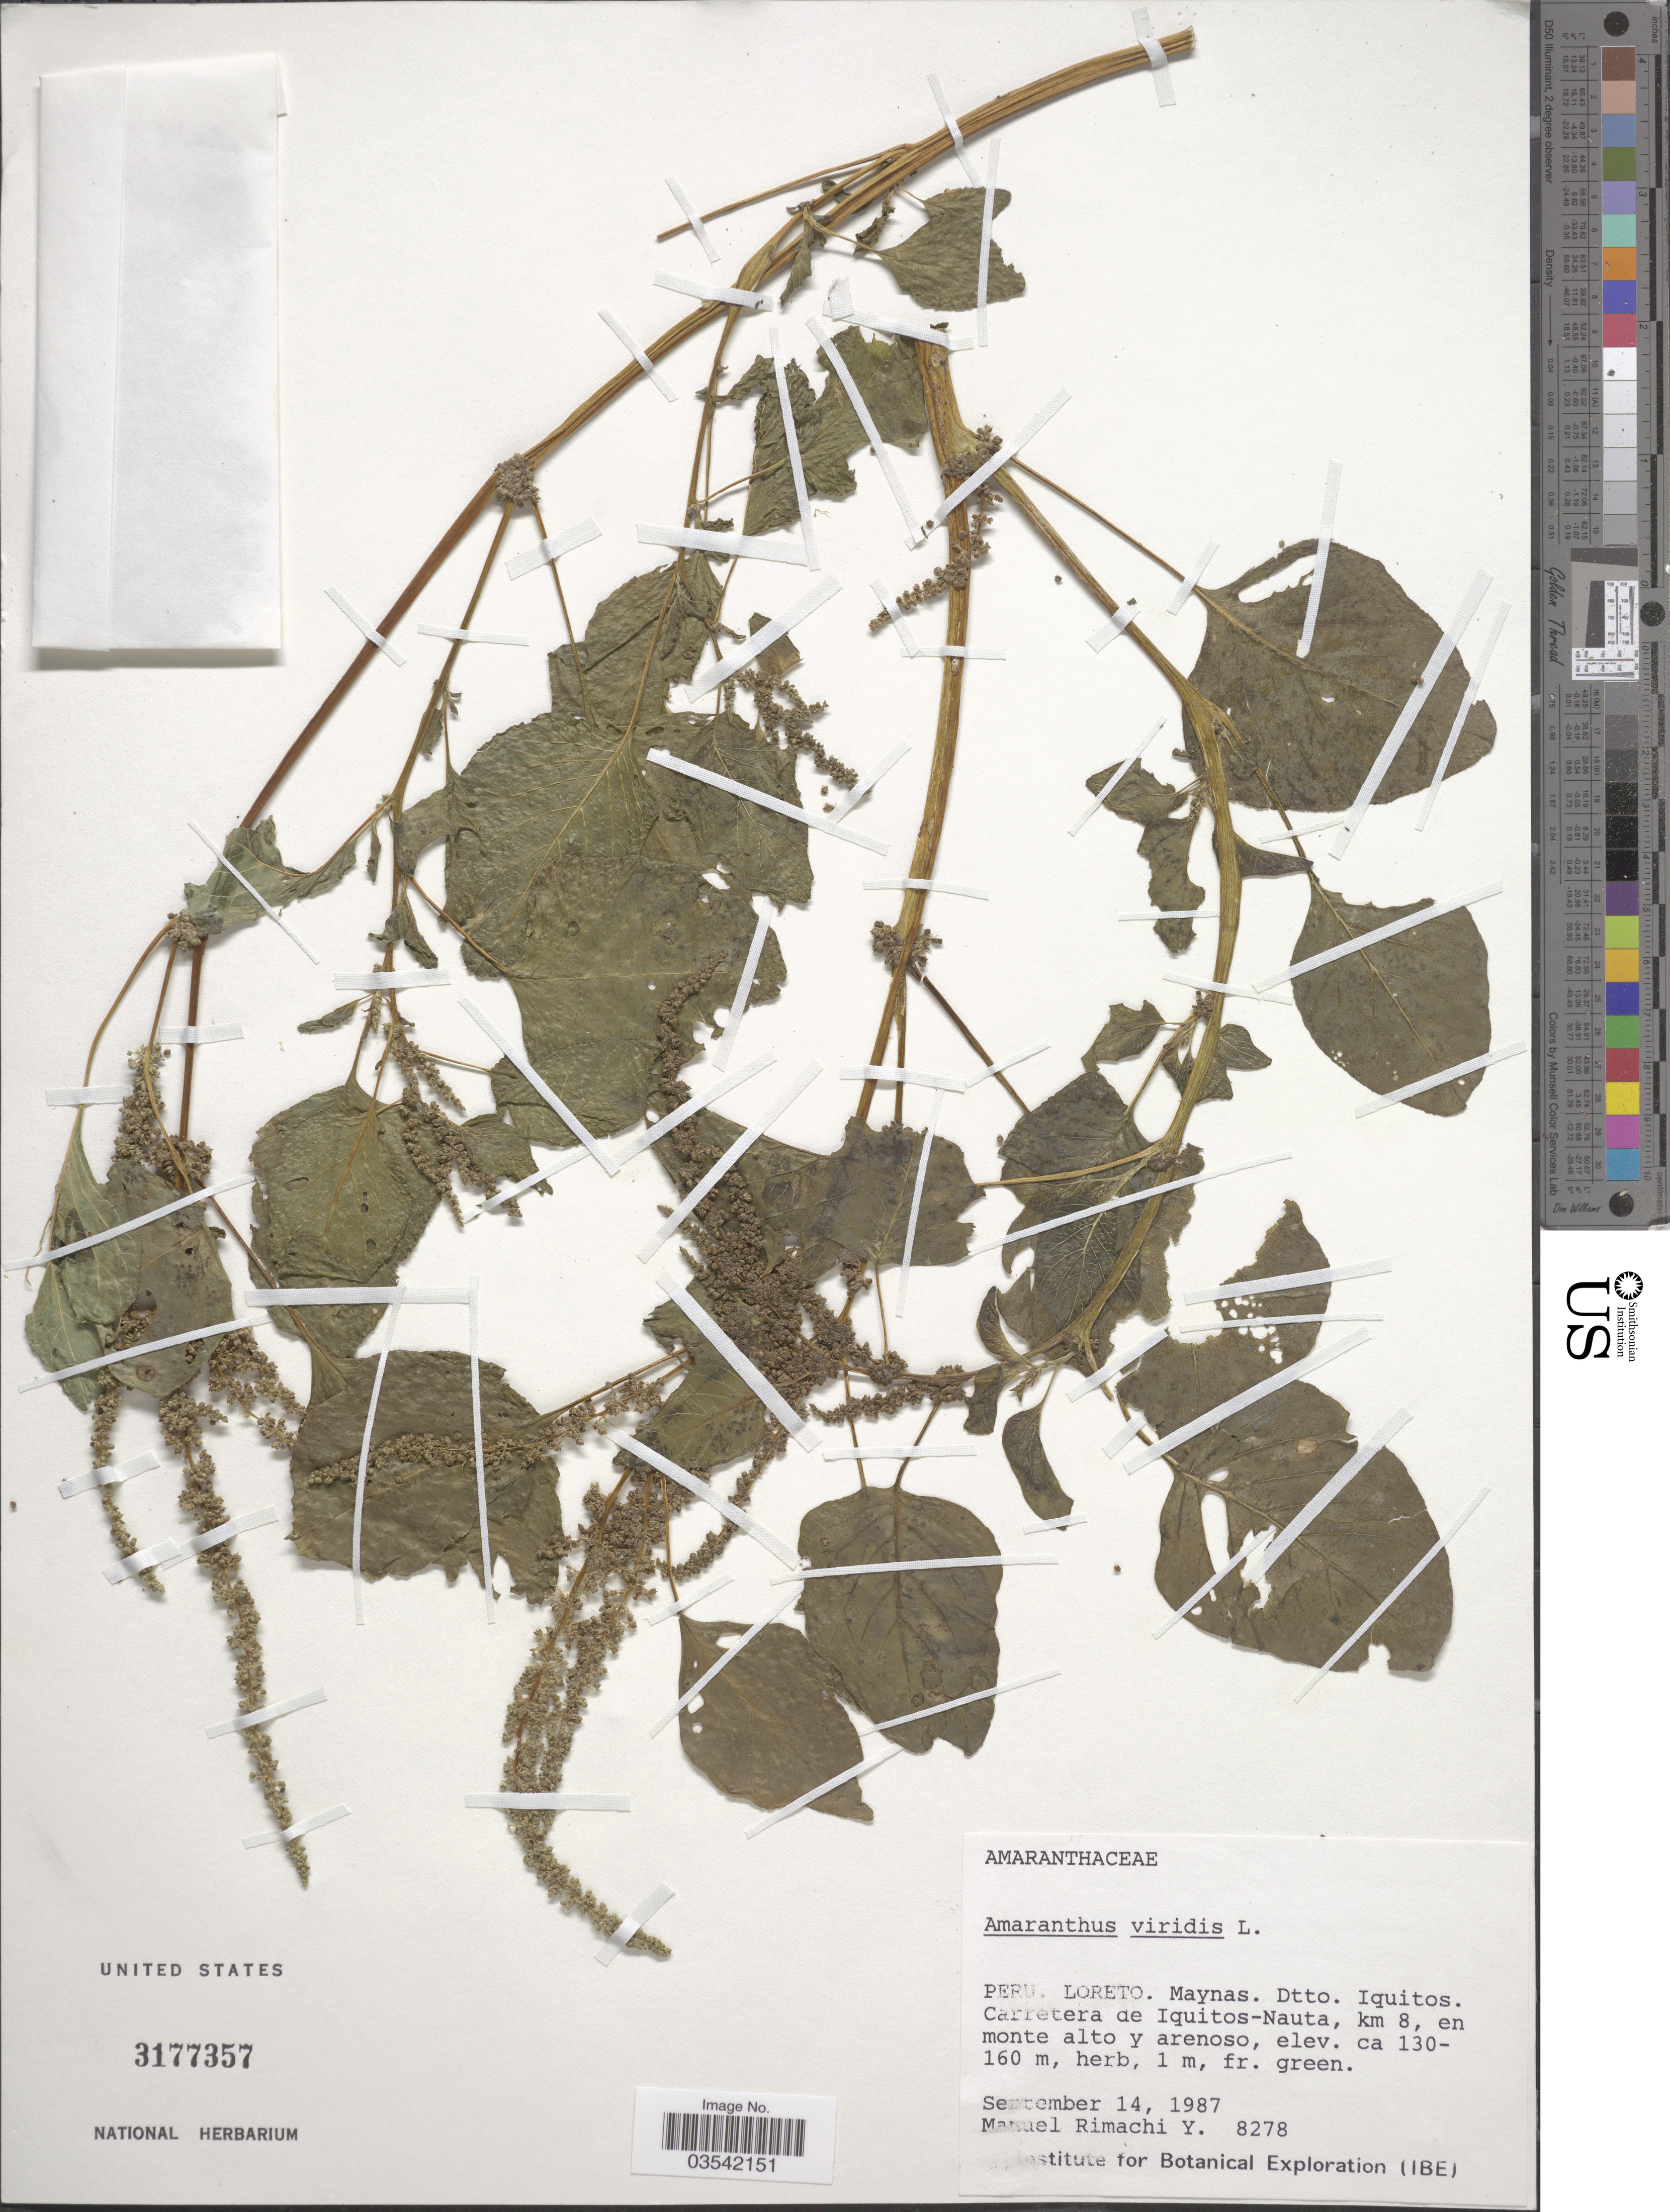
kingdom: Plantae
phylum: Tracheophyta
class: Magnoliopsida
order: Caryophyllales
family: Amaranthaceae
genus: Amaranthus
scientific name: Amaranthus viridis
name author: L.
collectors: M. Rimachi Y.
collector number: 8278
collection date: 1987-09-14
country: Peru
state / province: Loreto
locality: Maynas. Dtto. Iquitos. Carretera de Iquitos-Nauta, km 8.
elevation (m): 130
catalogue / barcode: US 3177357